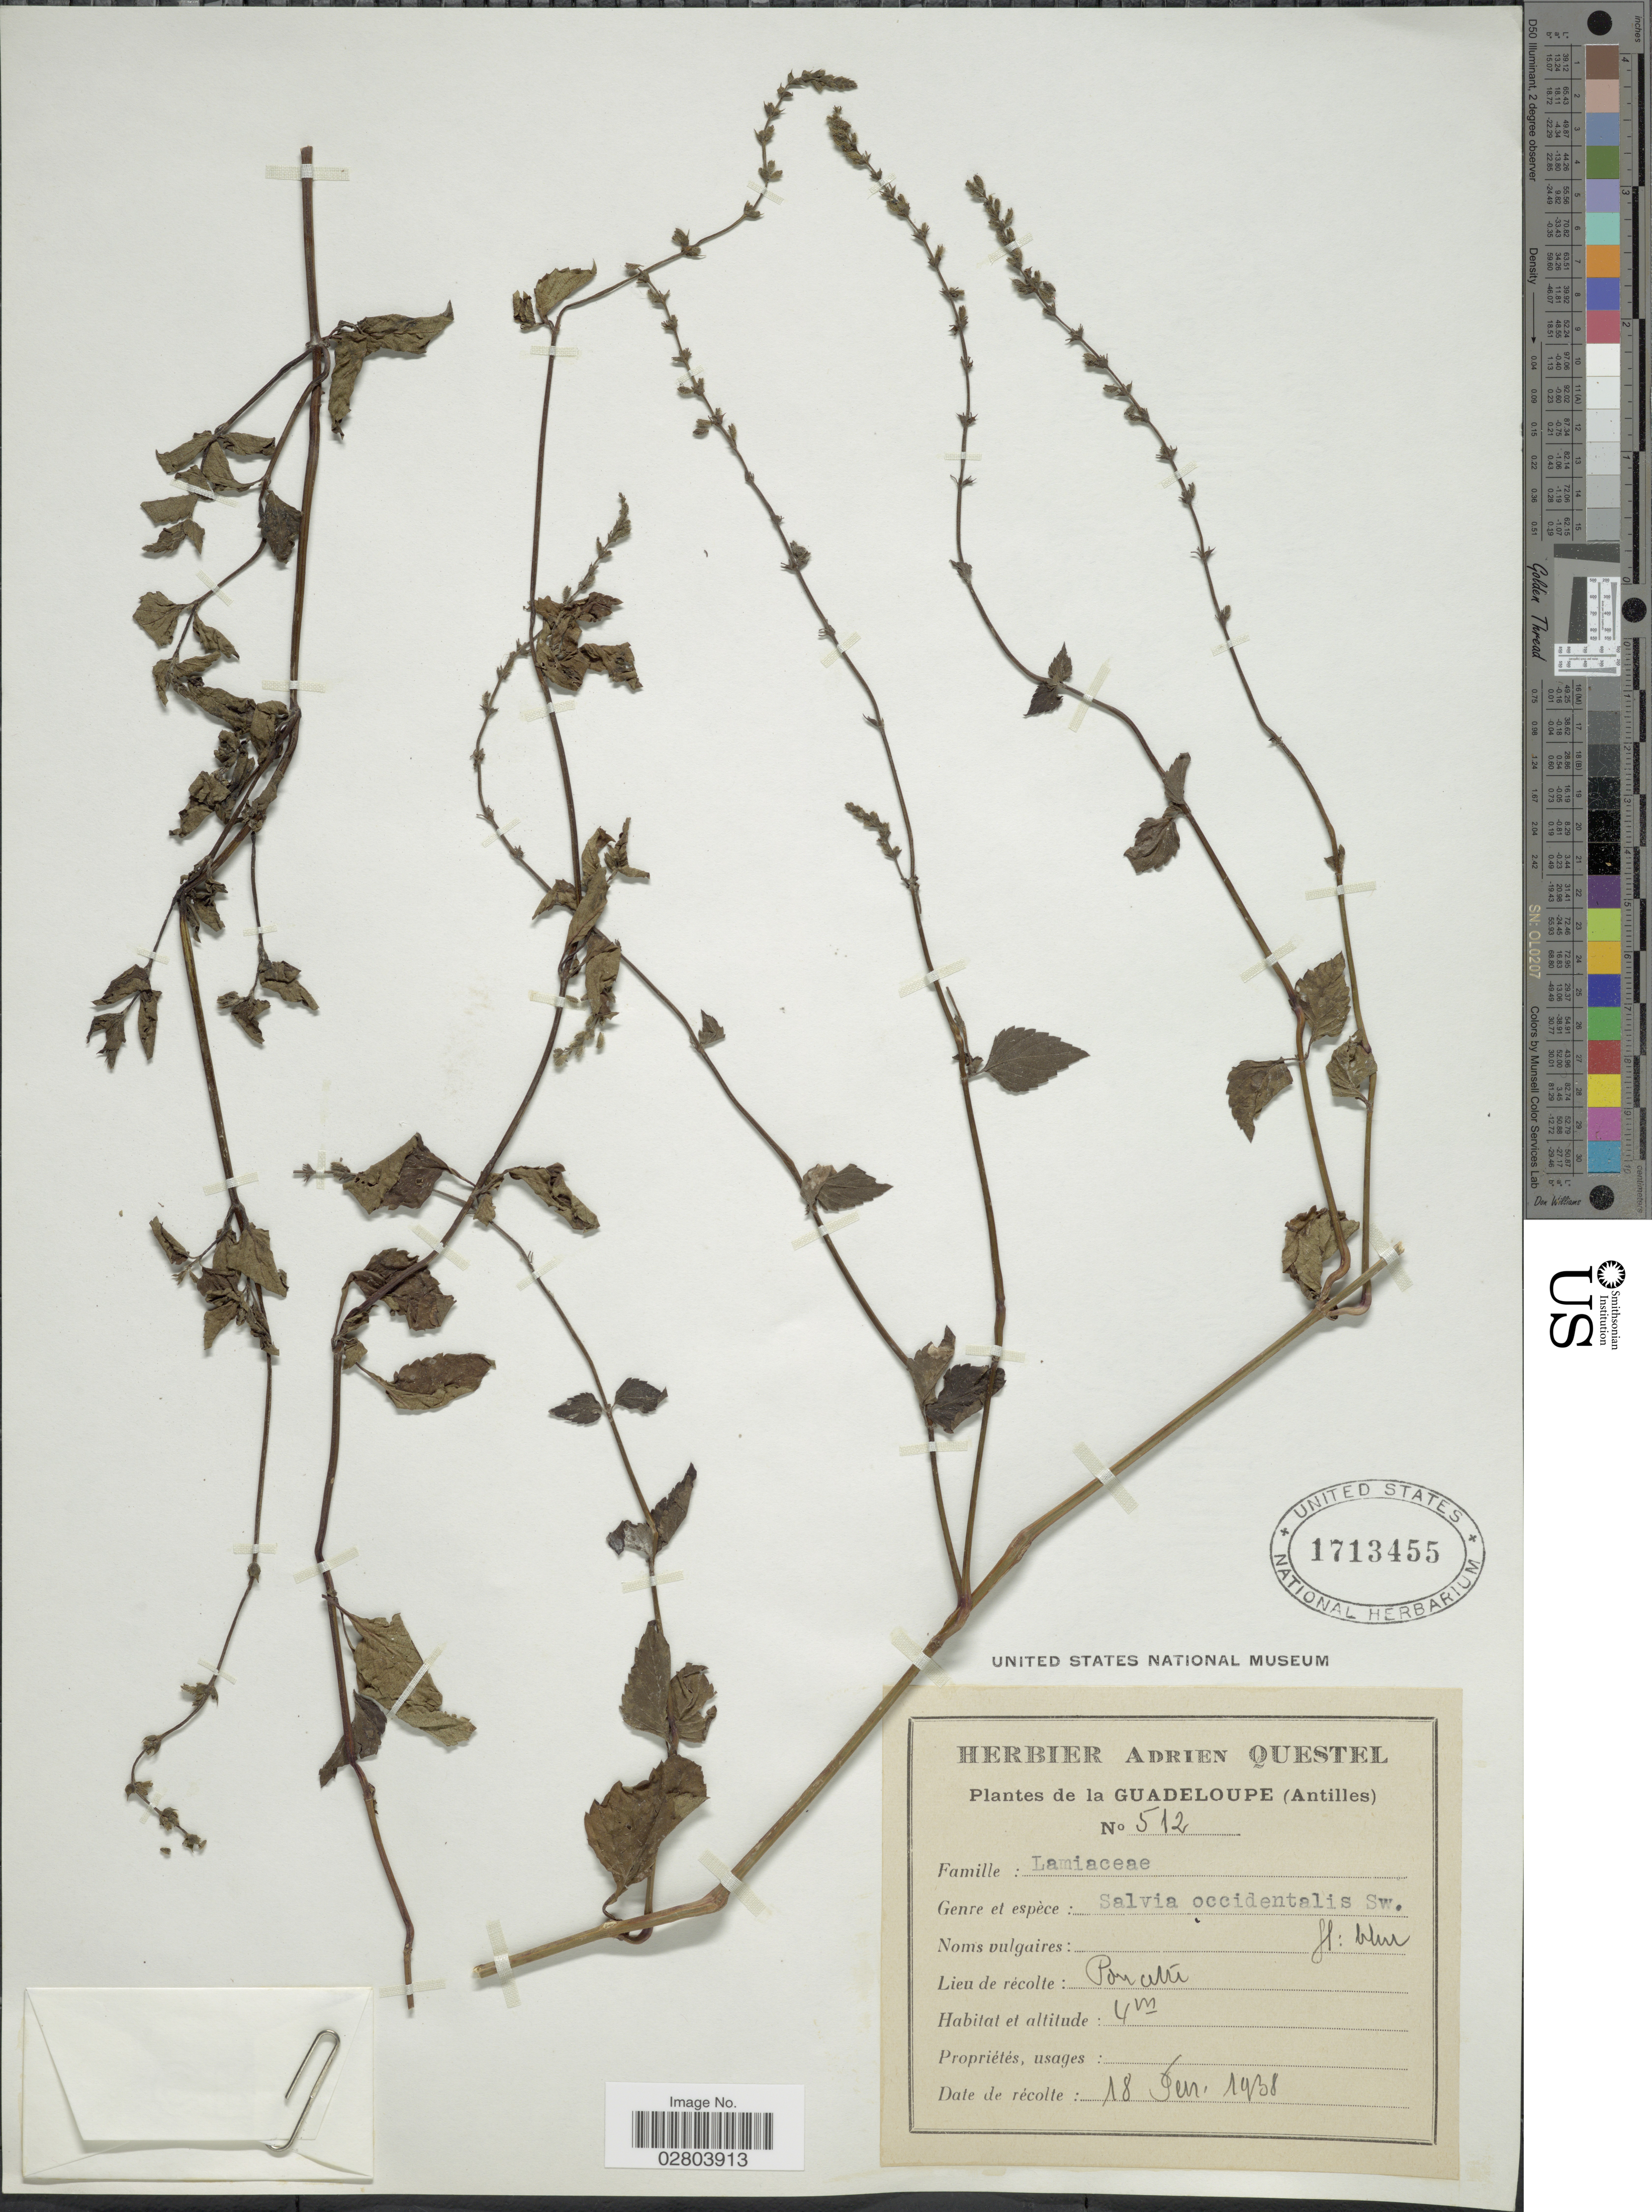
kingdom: Plantae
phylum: Tracheophyta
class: Magnoliopsida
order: Lamiales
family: Lamiaceae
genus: Salvia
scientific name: Salvia occidentalis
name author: Sw.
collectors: ex herb. A. Questal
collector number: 512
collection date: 1938-02-18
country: Guadeloupe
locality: (Antilles) Poratie.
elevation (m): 4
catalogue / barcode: US 1713455